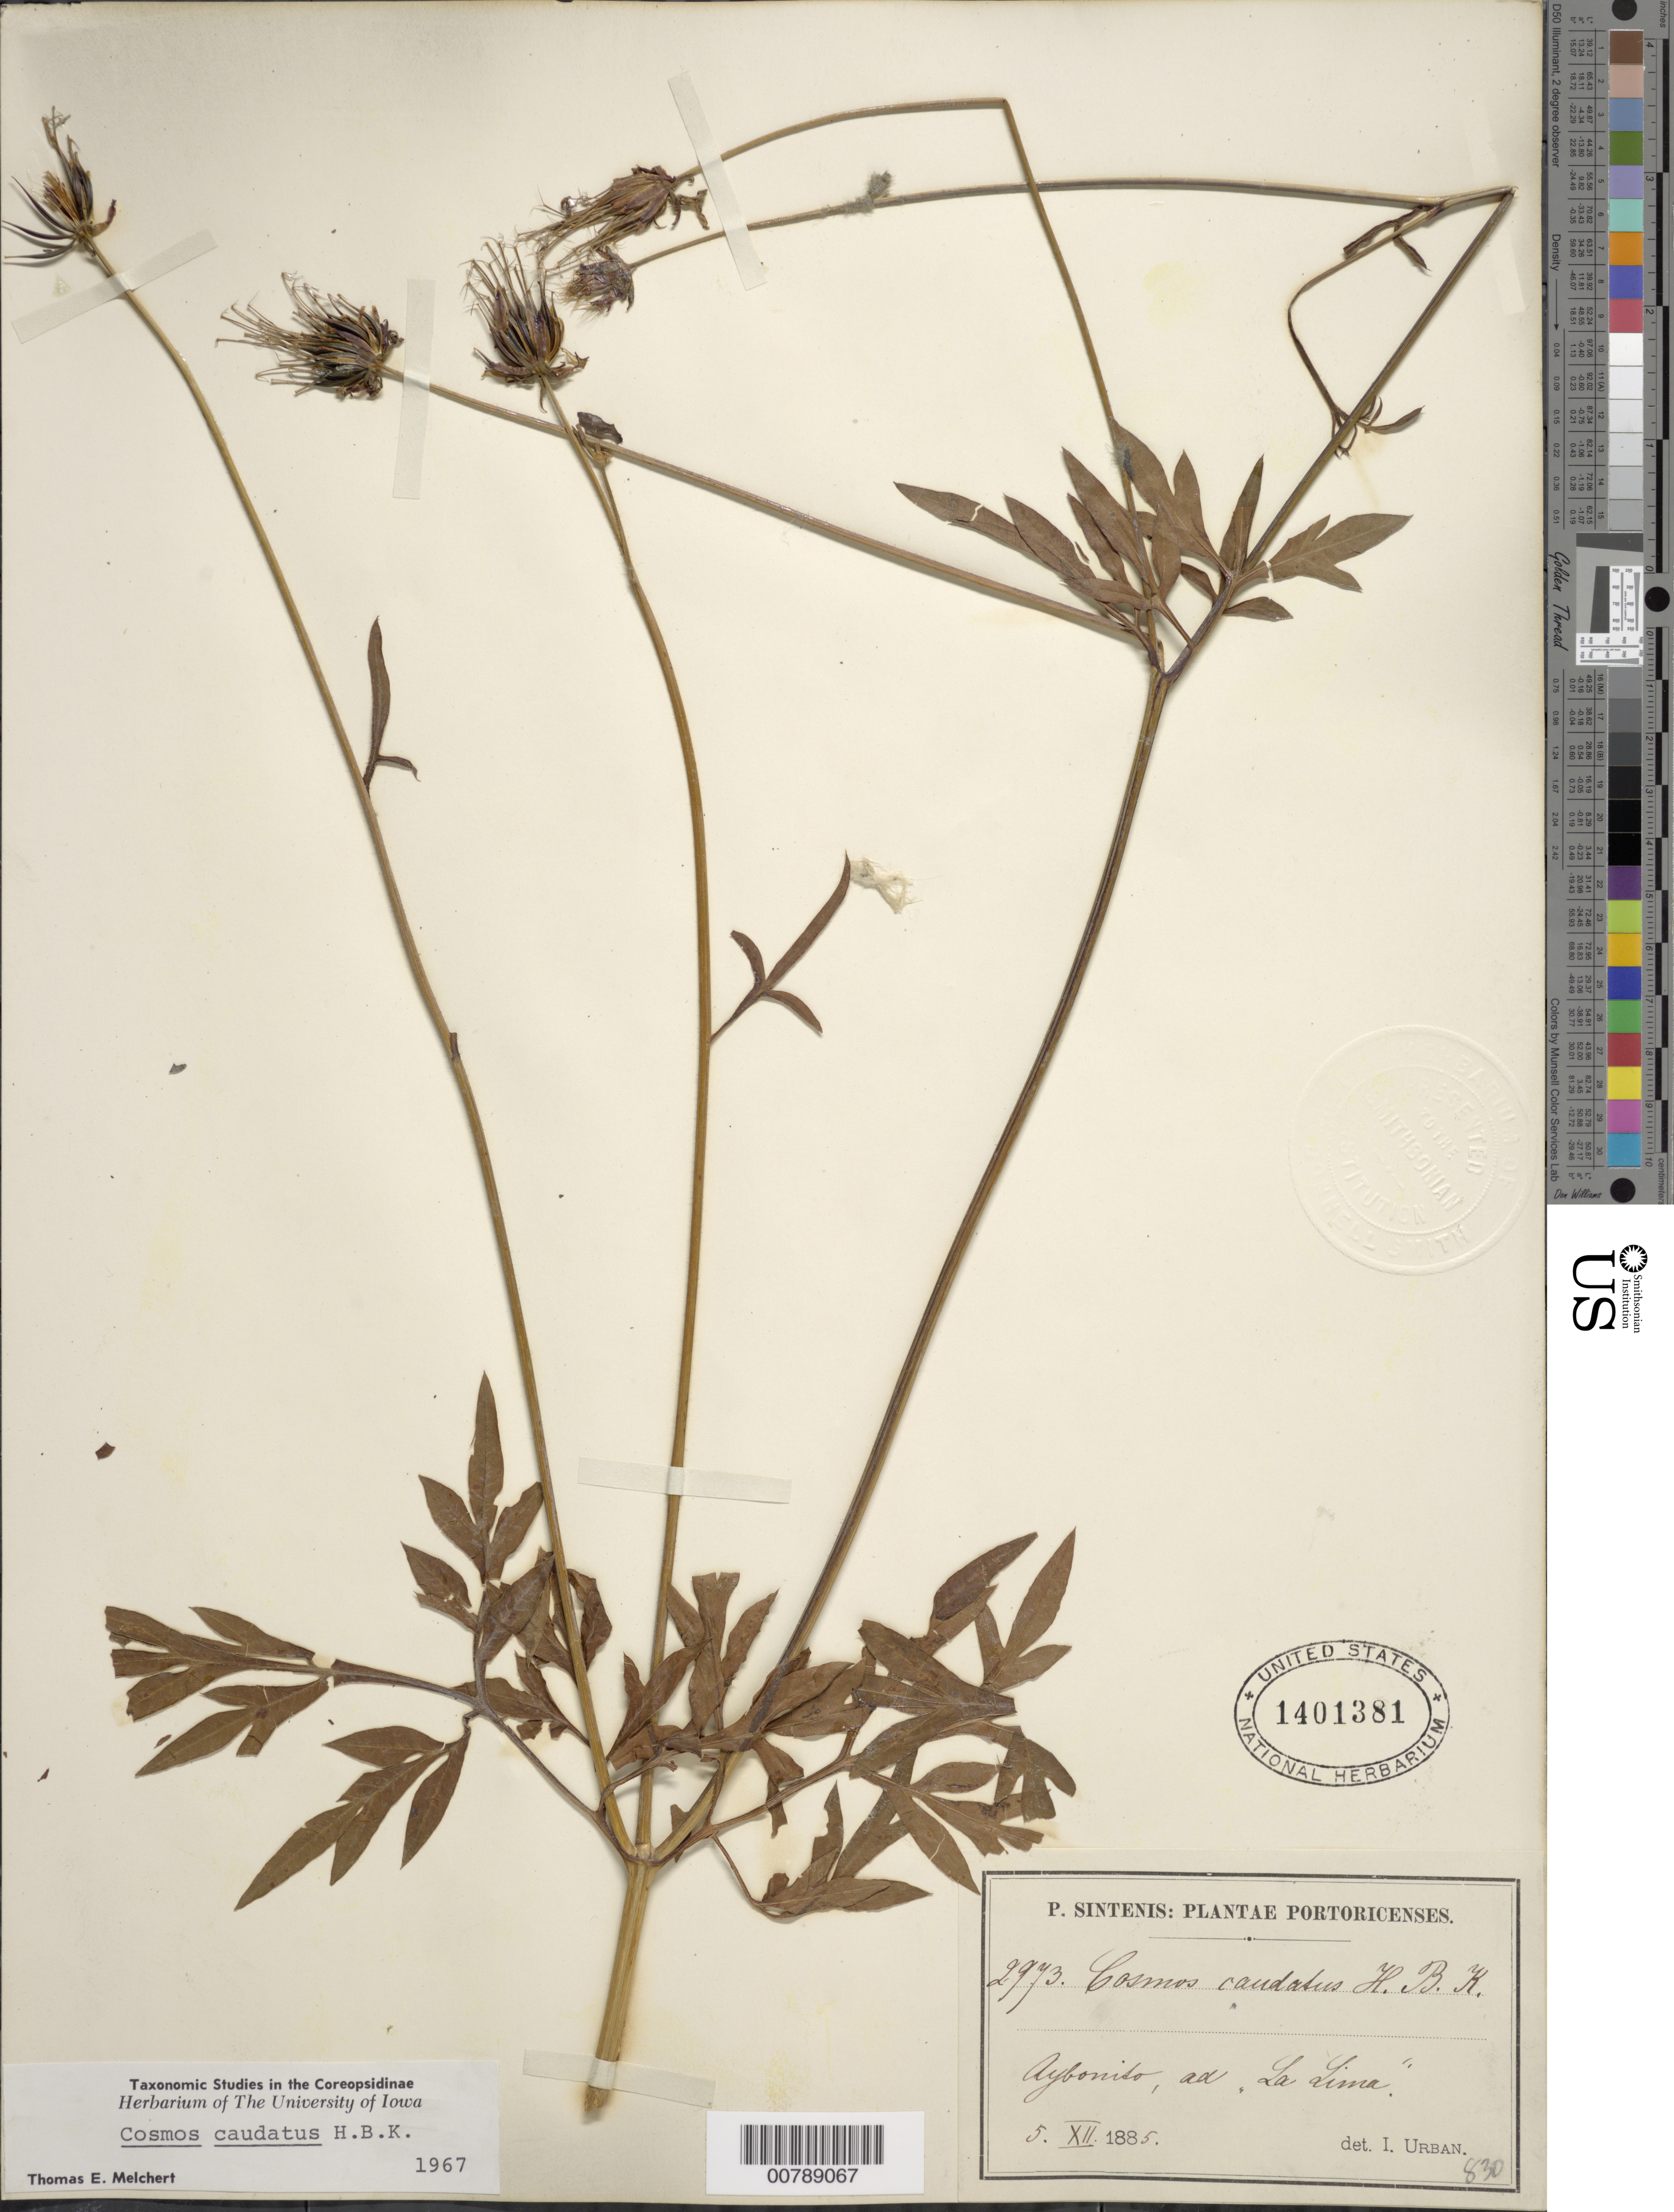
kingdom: Plantae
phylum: Tracheophyta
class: Magnoliopsida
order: Asterales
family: Asteraceae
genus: Cosmos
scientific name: Cosmos caudatus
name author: Kunth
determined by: Melchert, T. E.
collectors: P. Sintenis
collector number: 2973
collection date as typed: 05 Dec 1885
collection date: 1885-12-05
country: Puerto Rico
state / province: Abonito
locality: Aybonito, ad "La Lima"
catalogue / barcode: US 1401381